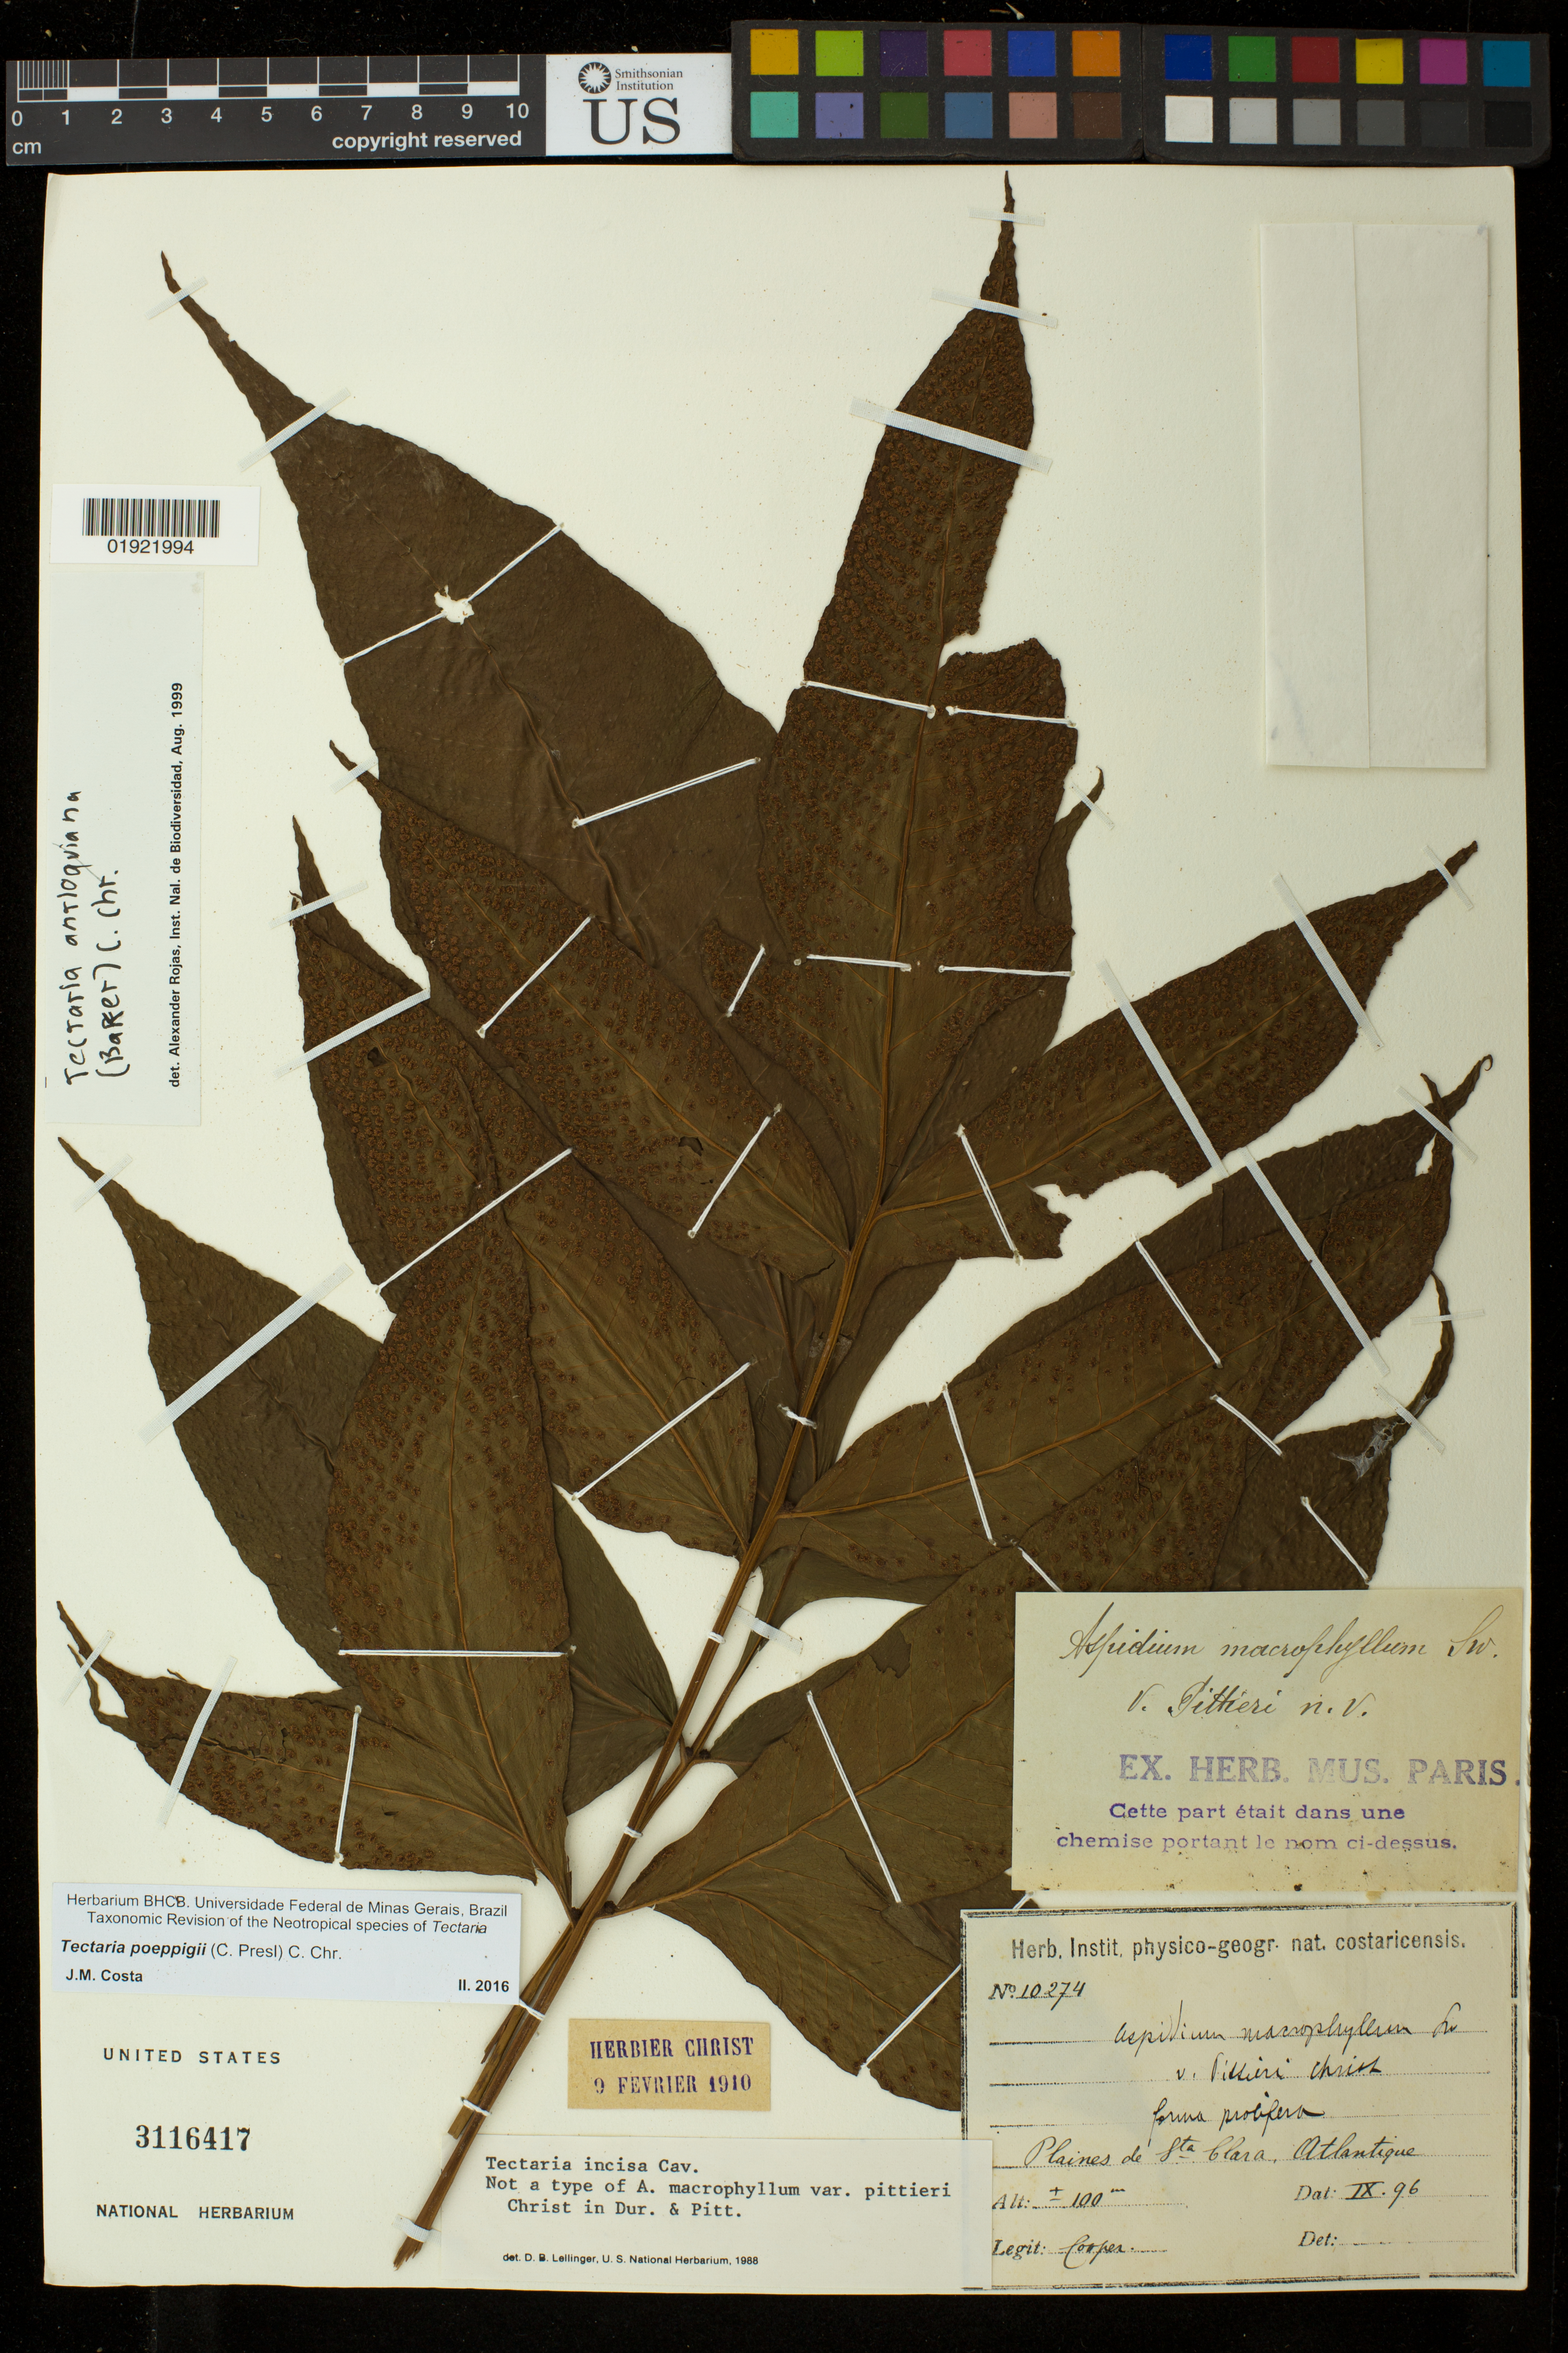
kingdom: Plantae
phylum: Tracheophyta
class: Polypodiopsida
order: Polypodiales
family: Tectariaceae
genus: Tectaria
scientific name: Tectaria poeppigii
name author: (Pr.) C. Chr.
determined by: Costa, J. M.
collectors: -- Cooper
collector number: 10274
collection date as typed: IX.96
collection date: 1896-09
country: Benin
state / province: Atlantique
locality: Plaines de St. Clara, Atlantique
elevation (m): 100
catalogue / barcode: US 3116417